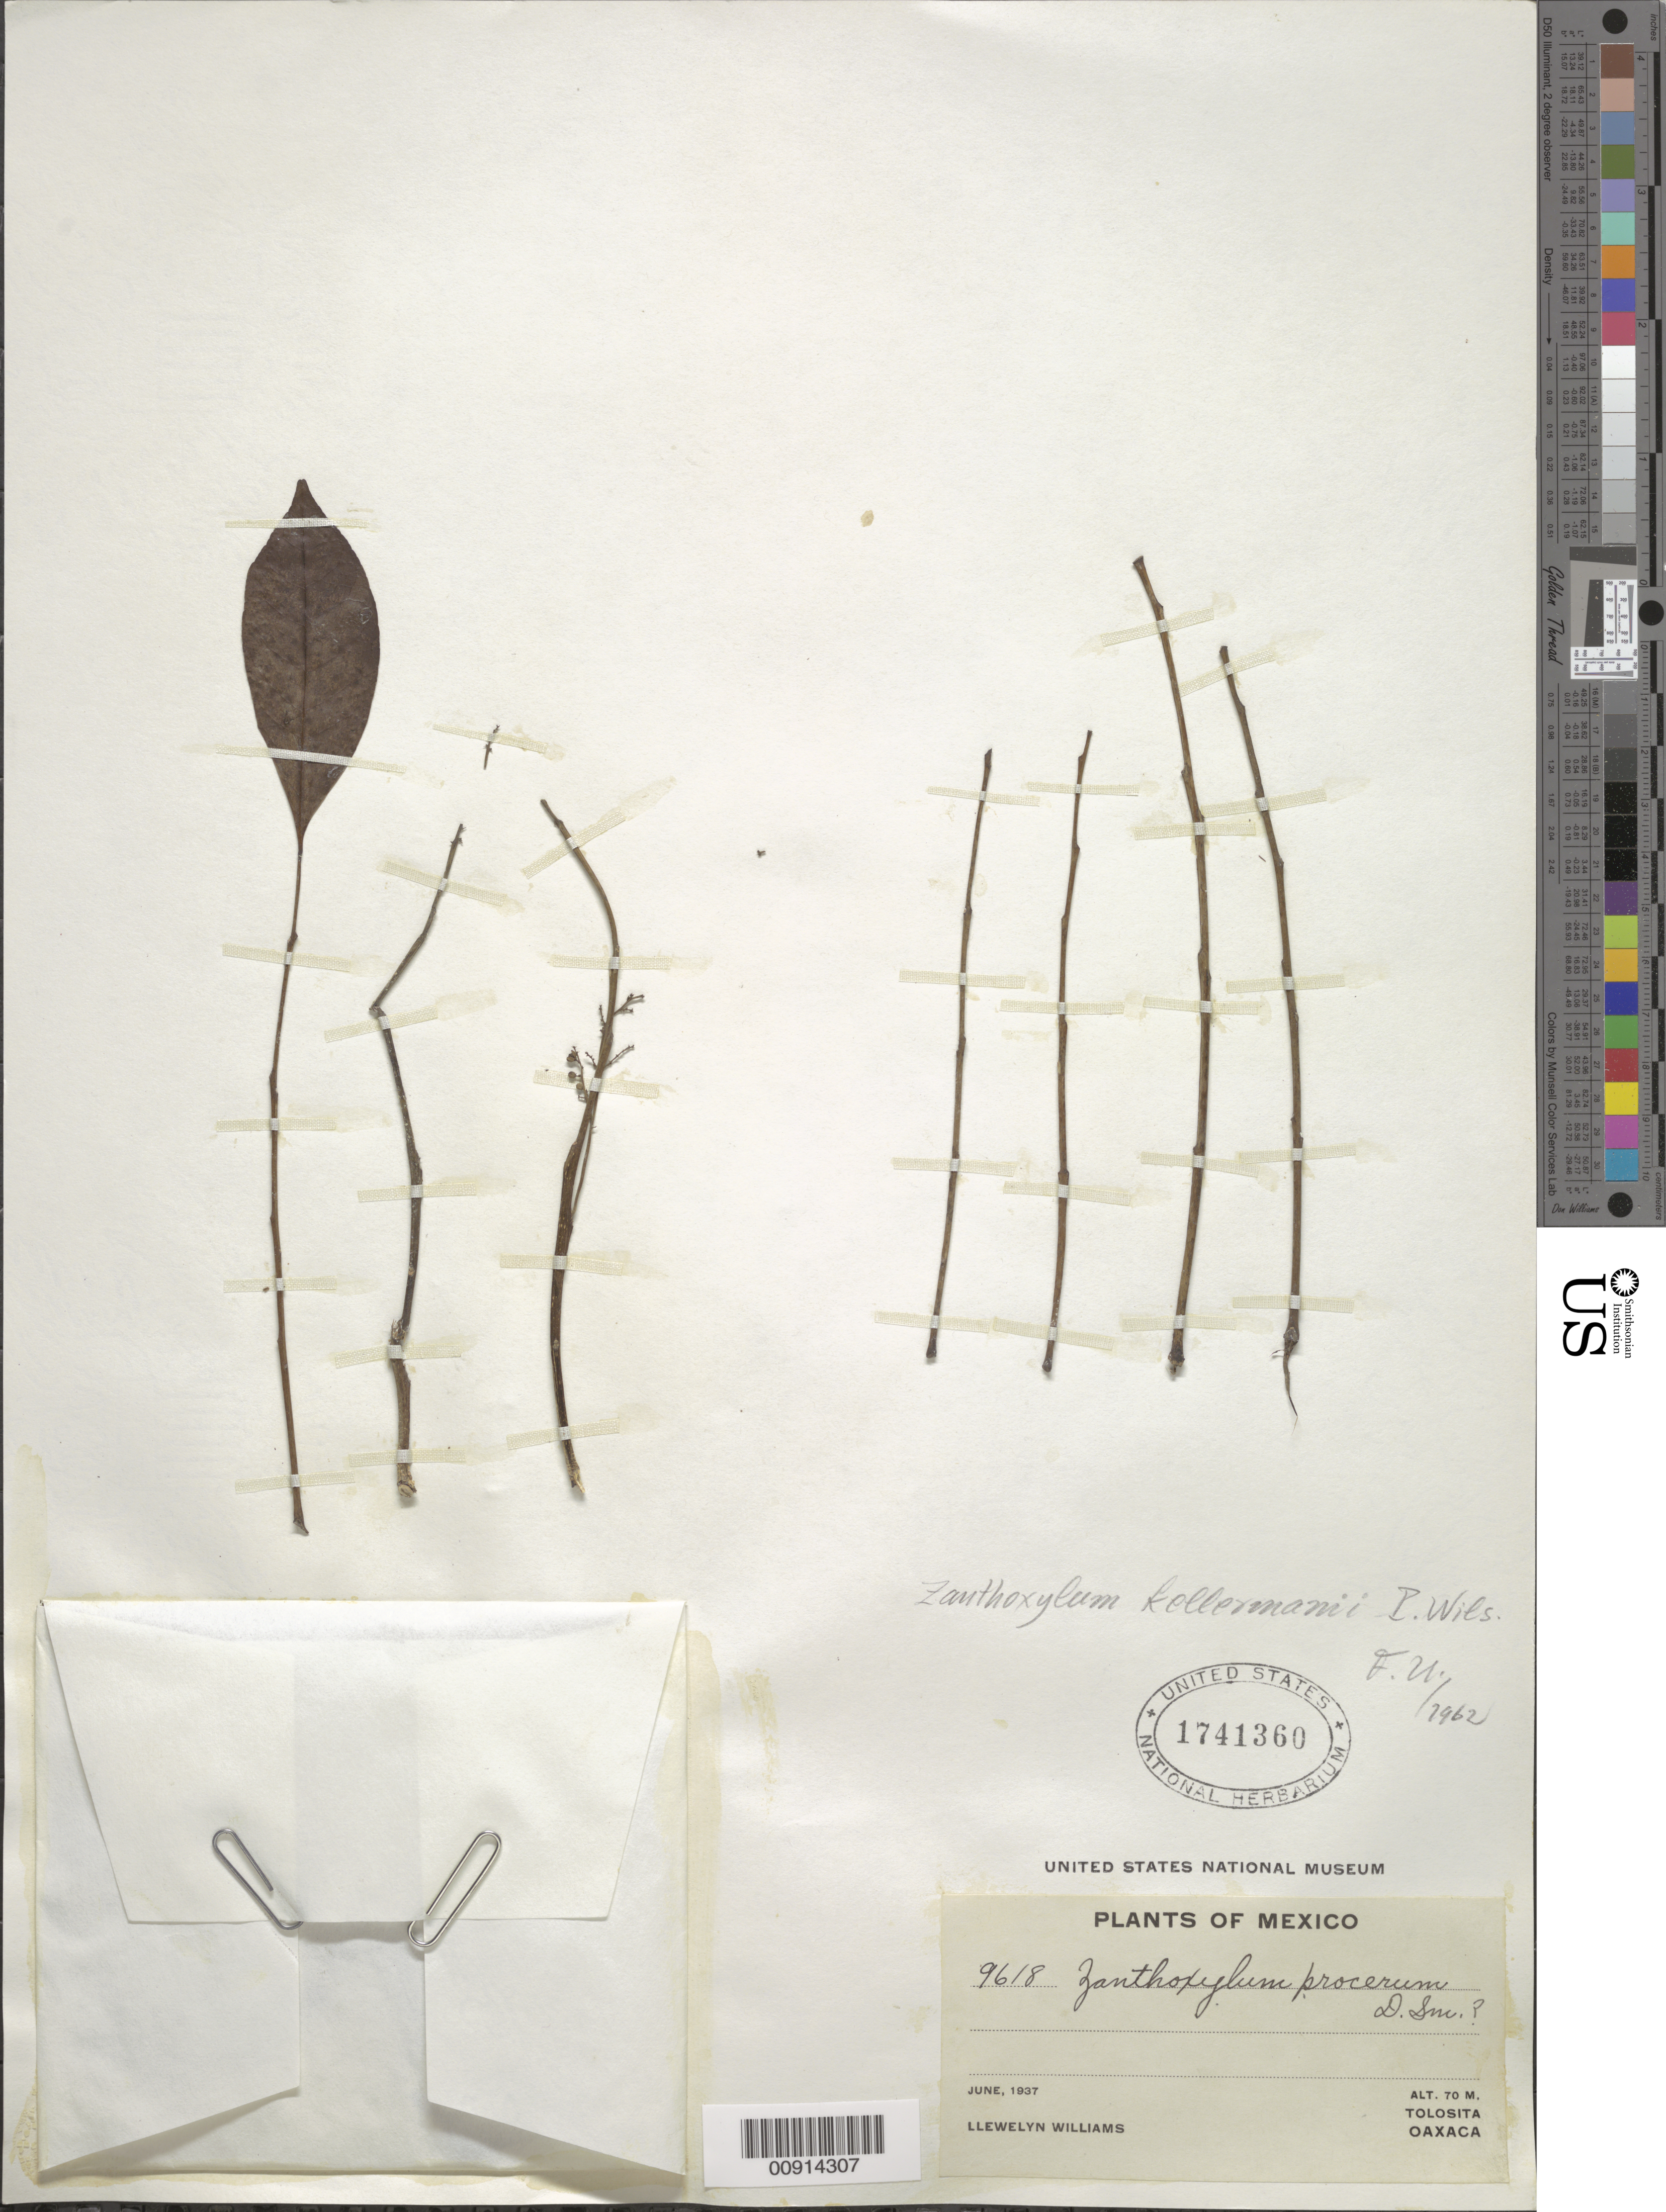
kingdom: Plantae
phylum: Tracheophyta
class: Magnoliopsida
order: Sapindales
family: Rutaceae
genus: Zanthoxylum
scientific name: Zanthoxylum kellermanii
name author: P. Wilson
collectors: L. Williams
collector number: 9618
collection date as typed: Jun 1937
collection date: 1937-06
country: Mexico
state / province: Oaxaca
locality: Tolosita, Oaxaca.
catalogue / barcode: US 1741360